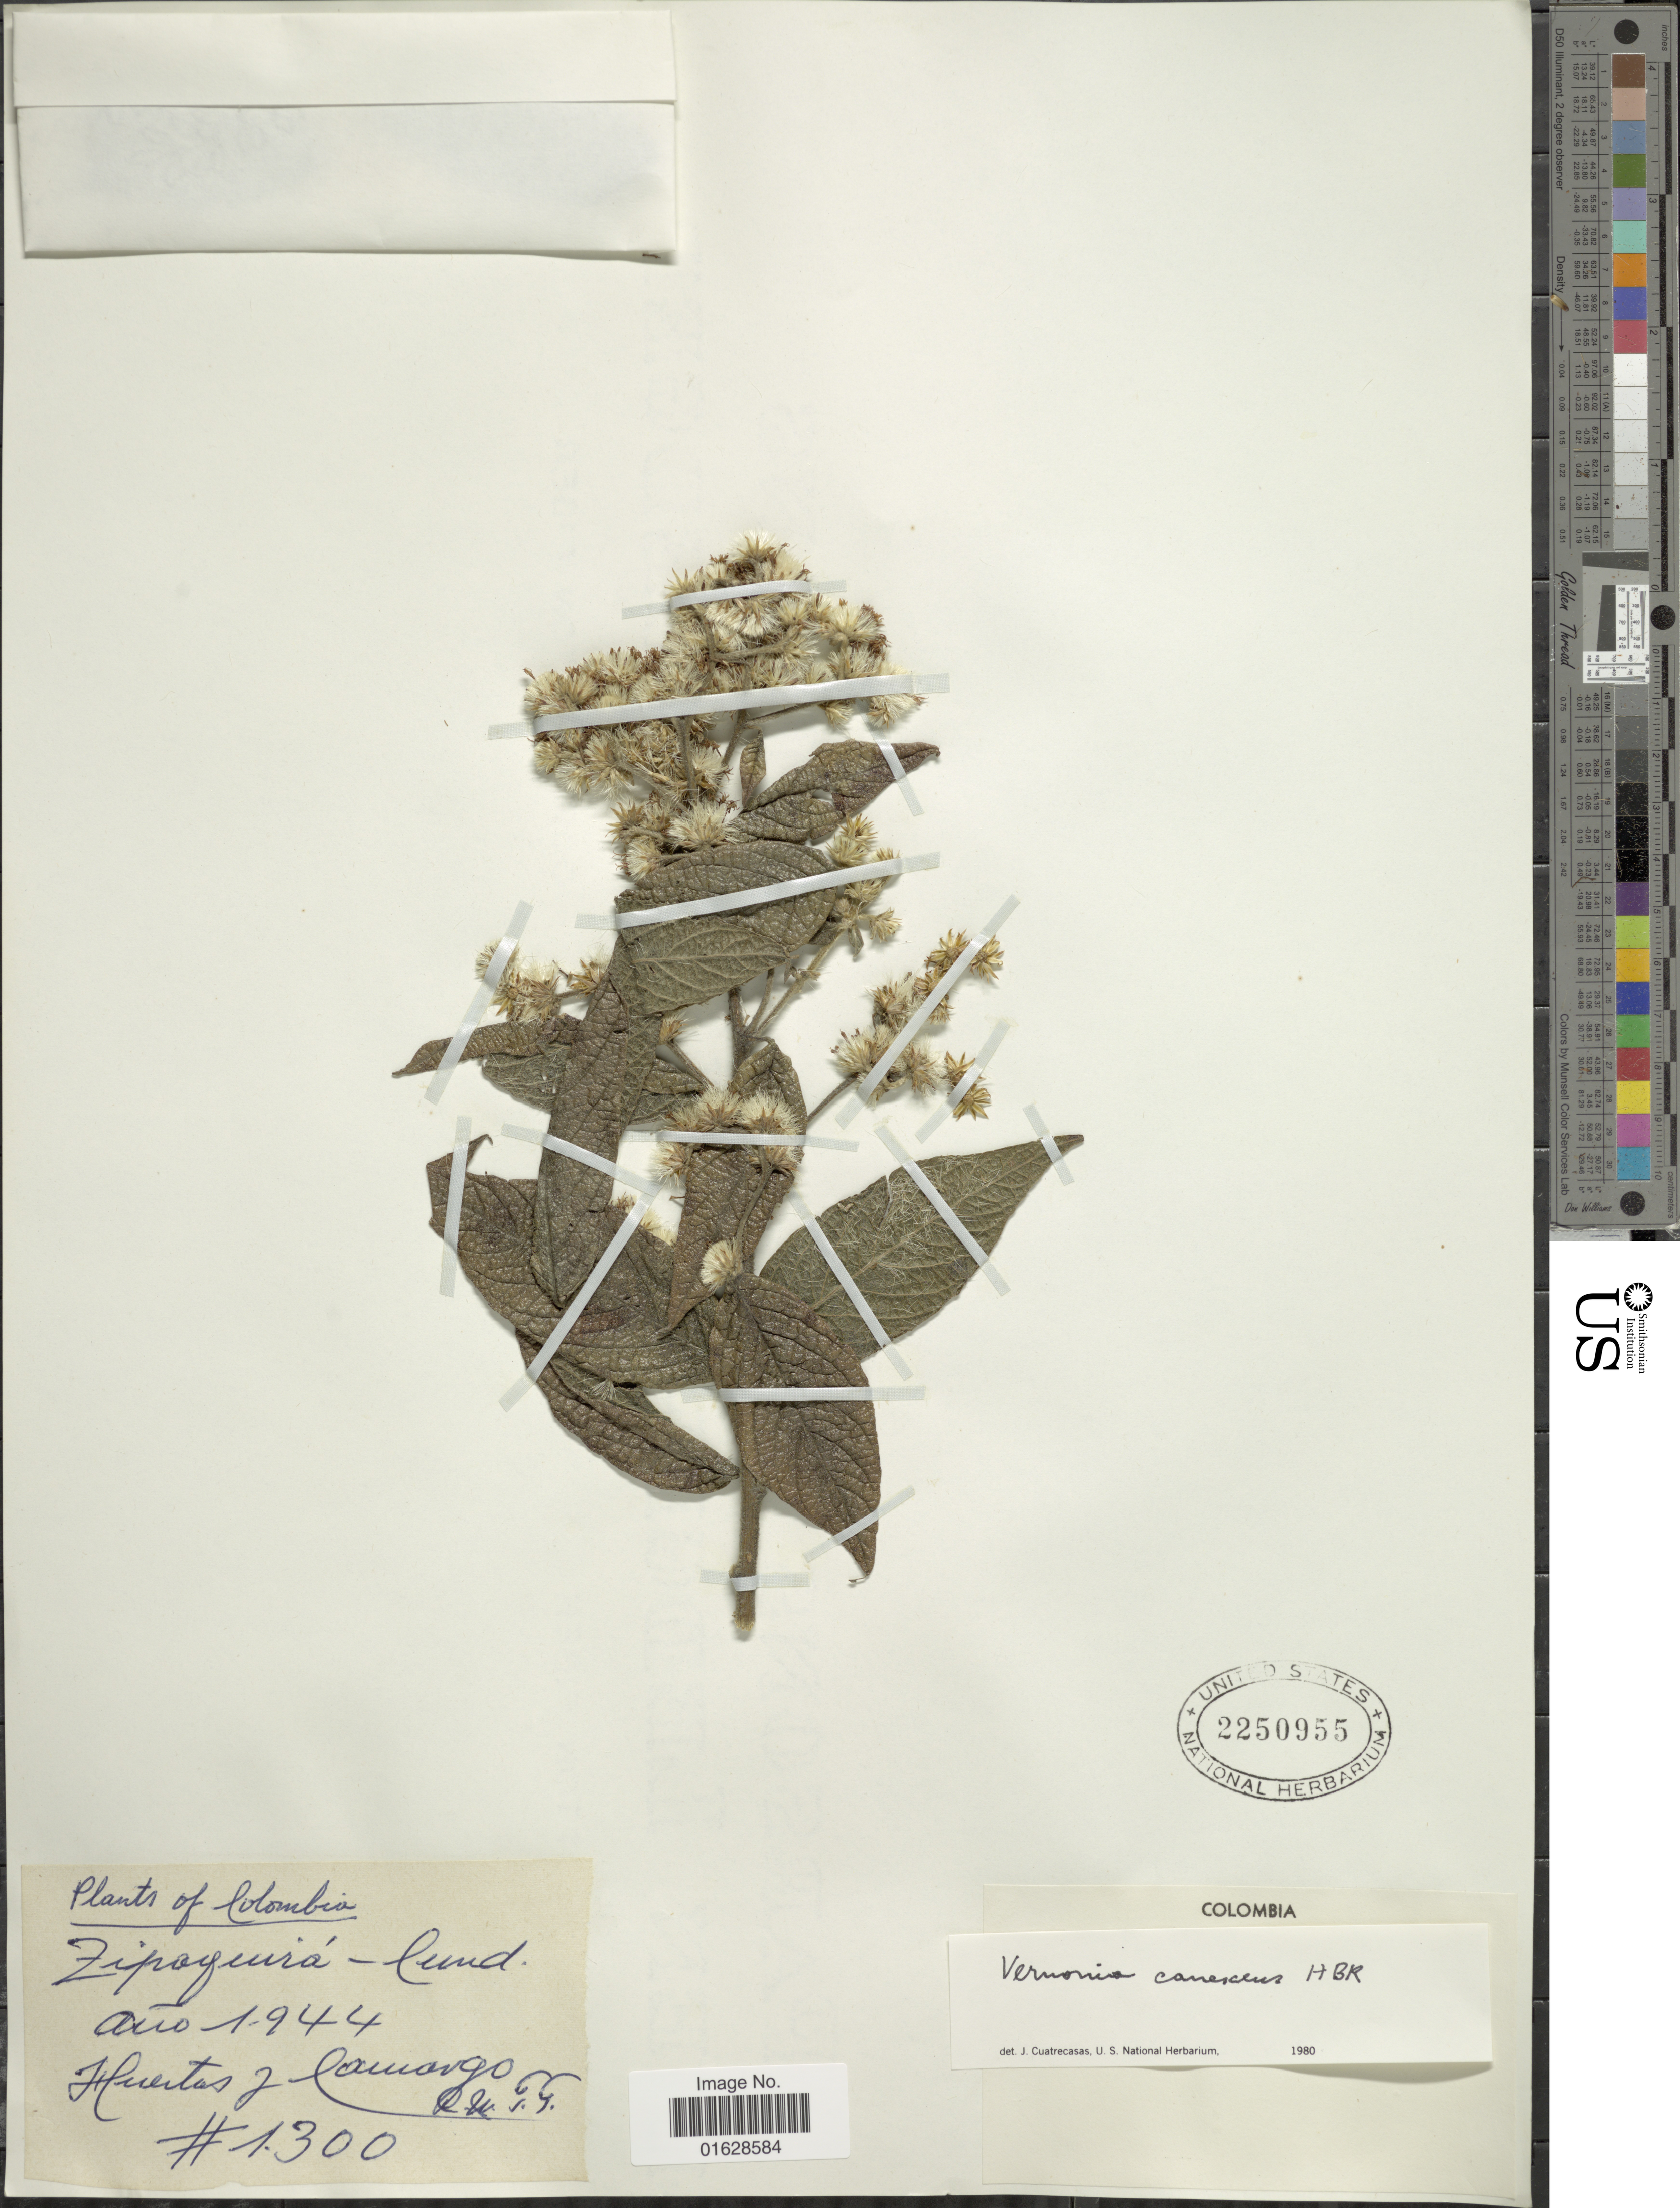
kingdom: Plantae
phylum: Tracheophyta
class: Magnoliopsida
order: Asterales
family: Asteraceae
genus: Lepidaploa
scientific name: Lepidaploa canescens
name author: (Kunth) H. Rob.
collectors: -- Huertas & -. Camargo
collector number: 1300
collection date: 1944-08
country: Colombia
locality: Colombia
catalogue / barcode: US 2250955